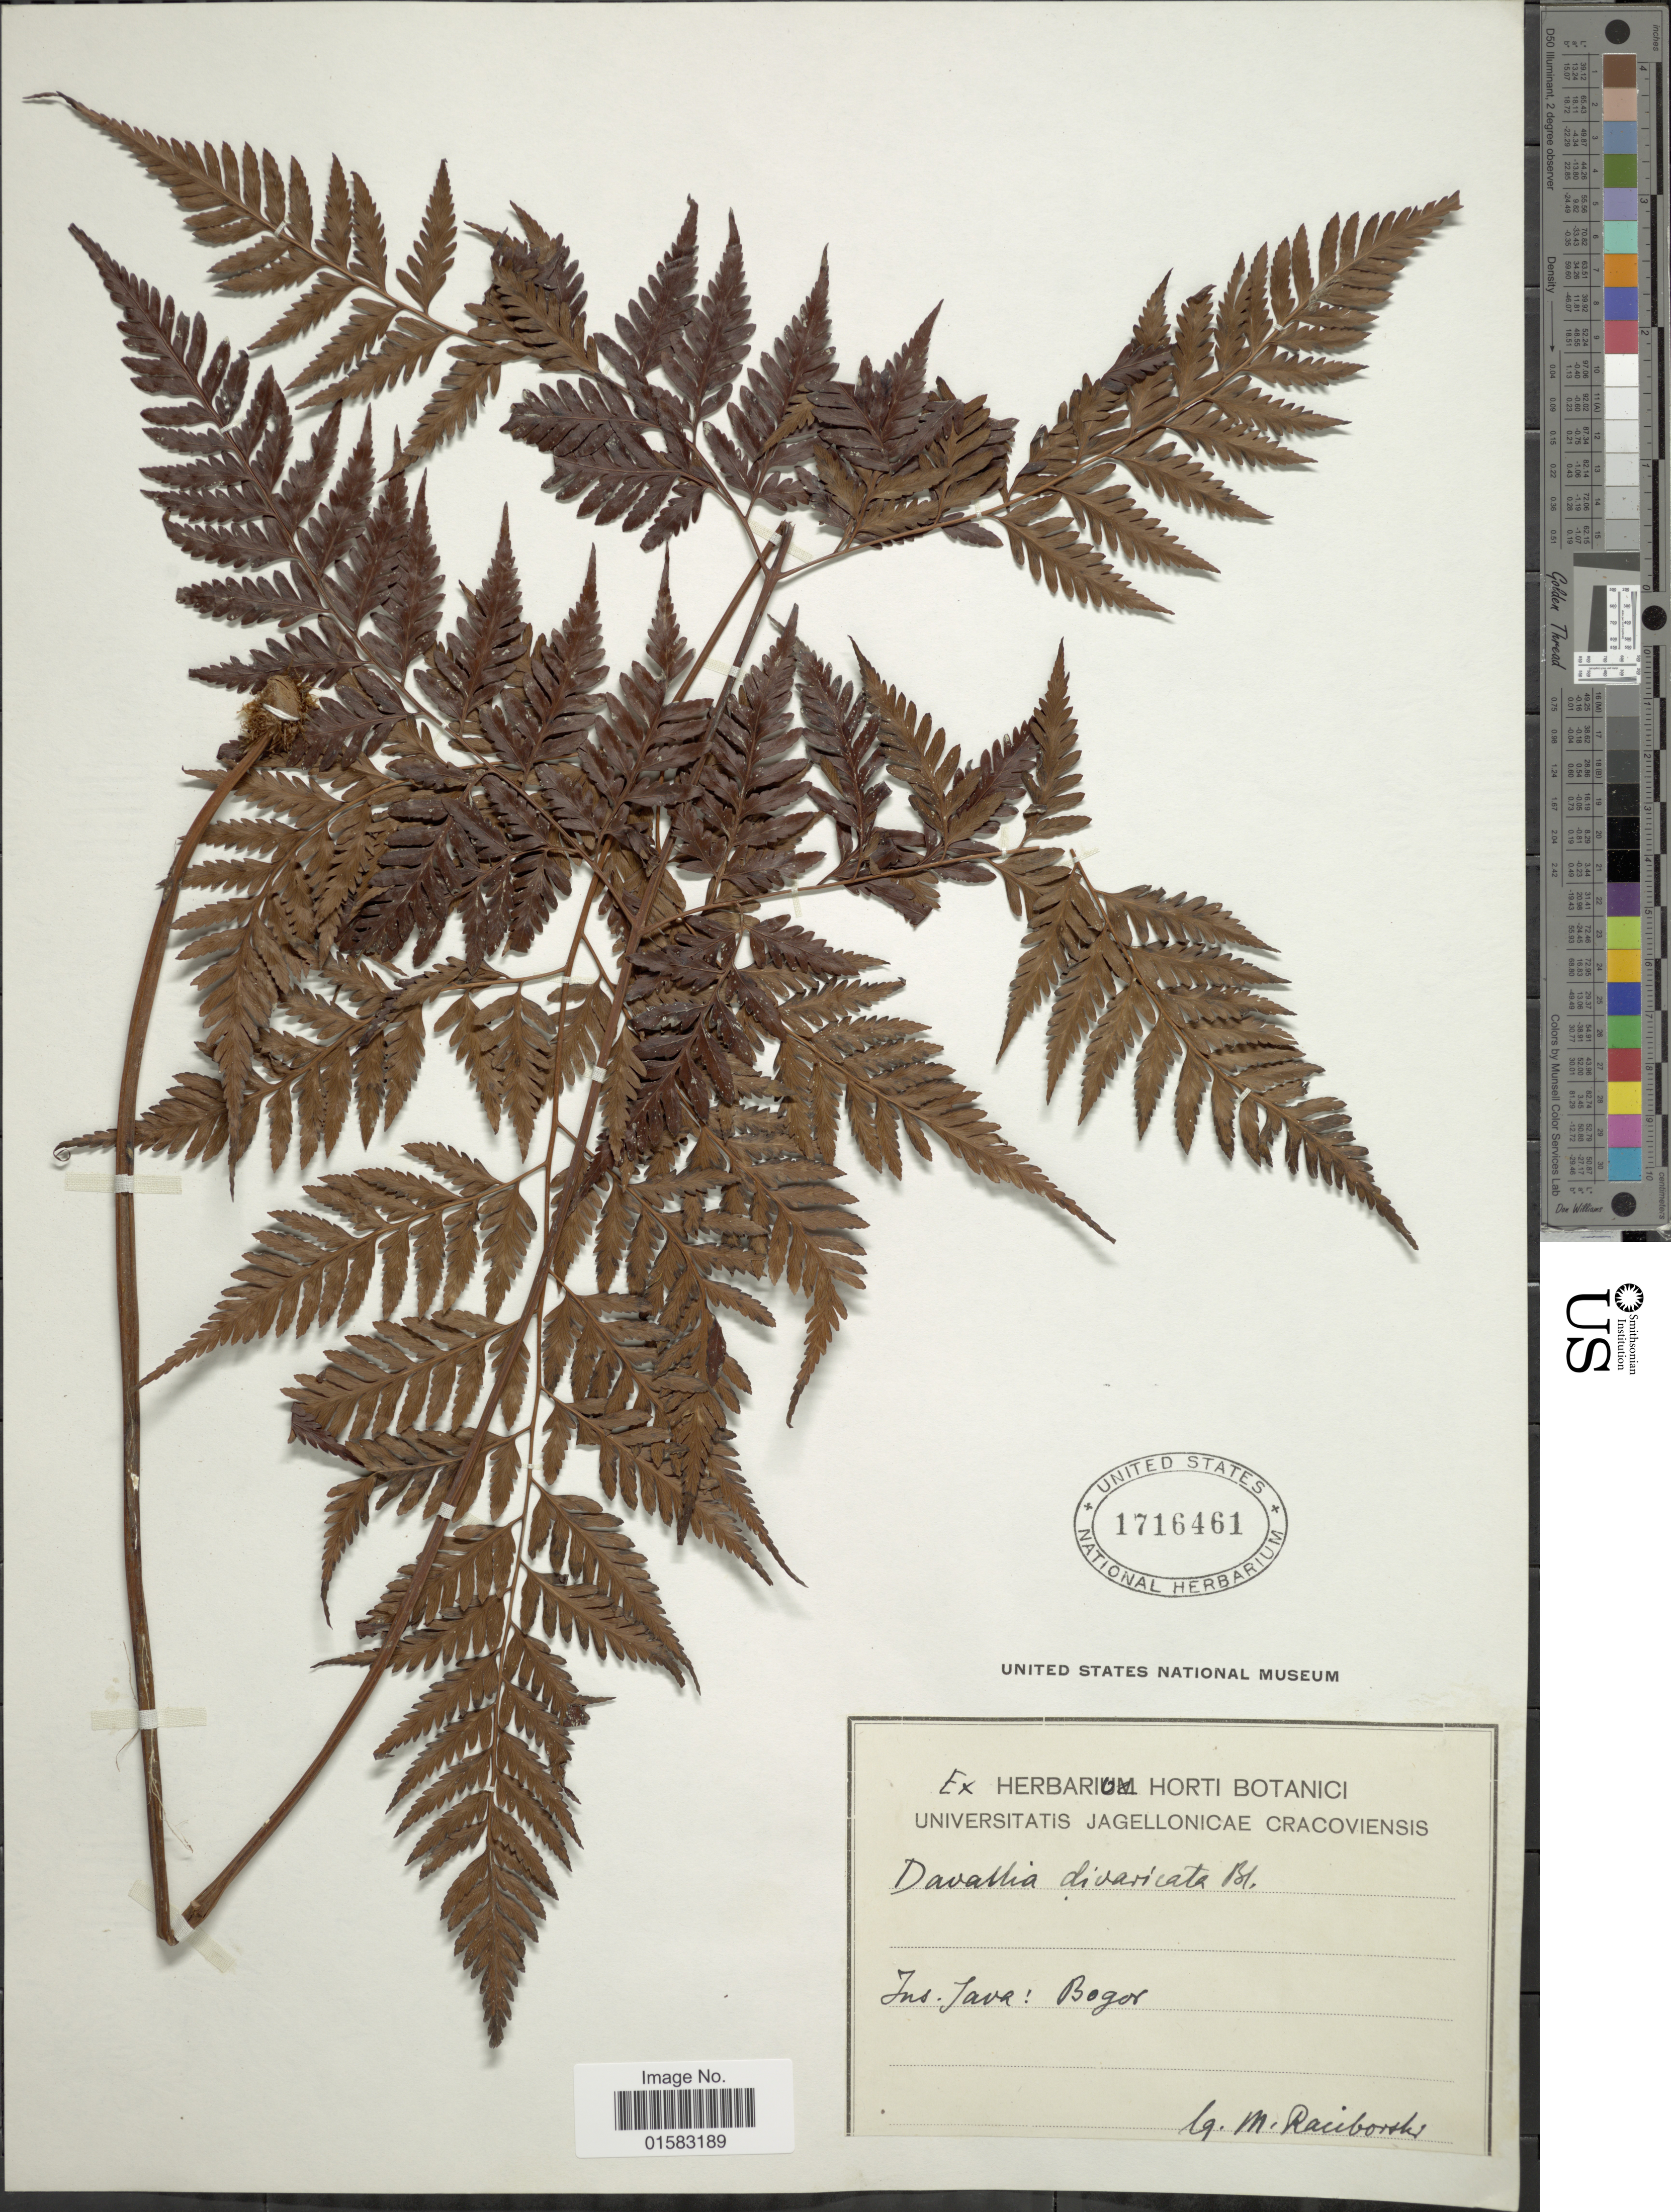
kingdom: Plantae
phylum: Tracheophyta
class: Polypodiopsida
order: Polypodiales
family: Davalliaceae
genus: Davallia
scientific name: Davallia divaricata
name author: Blume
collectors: M. Raciborski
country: Indonesia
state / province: Java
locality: Bogor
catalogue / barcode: US 1716461